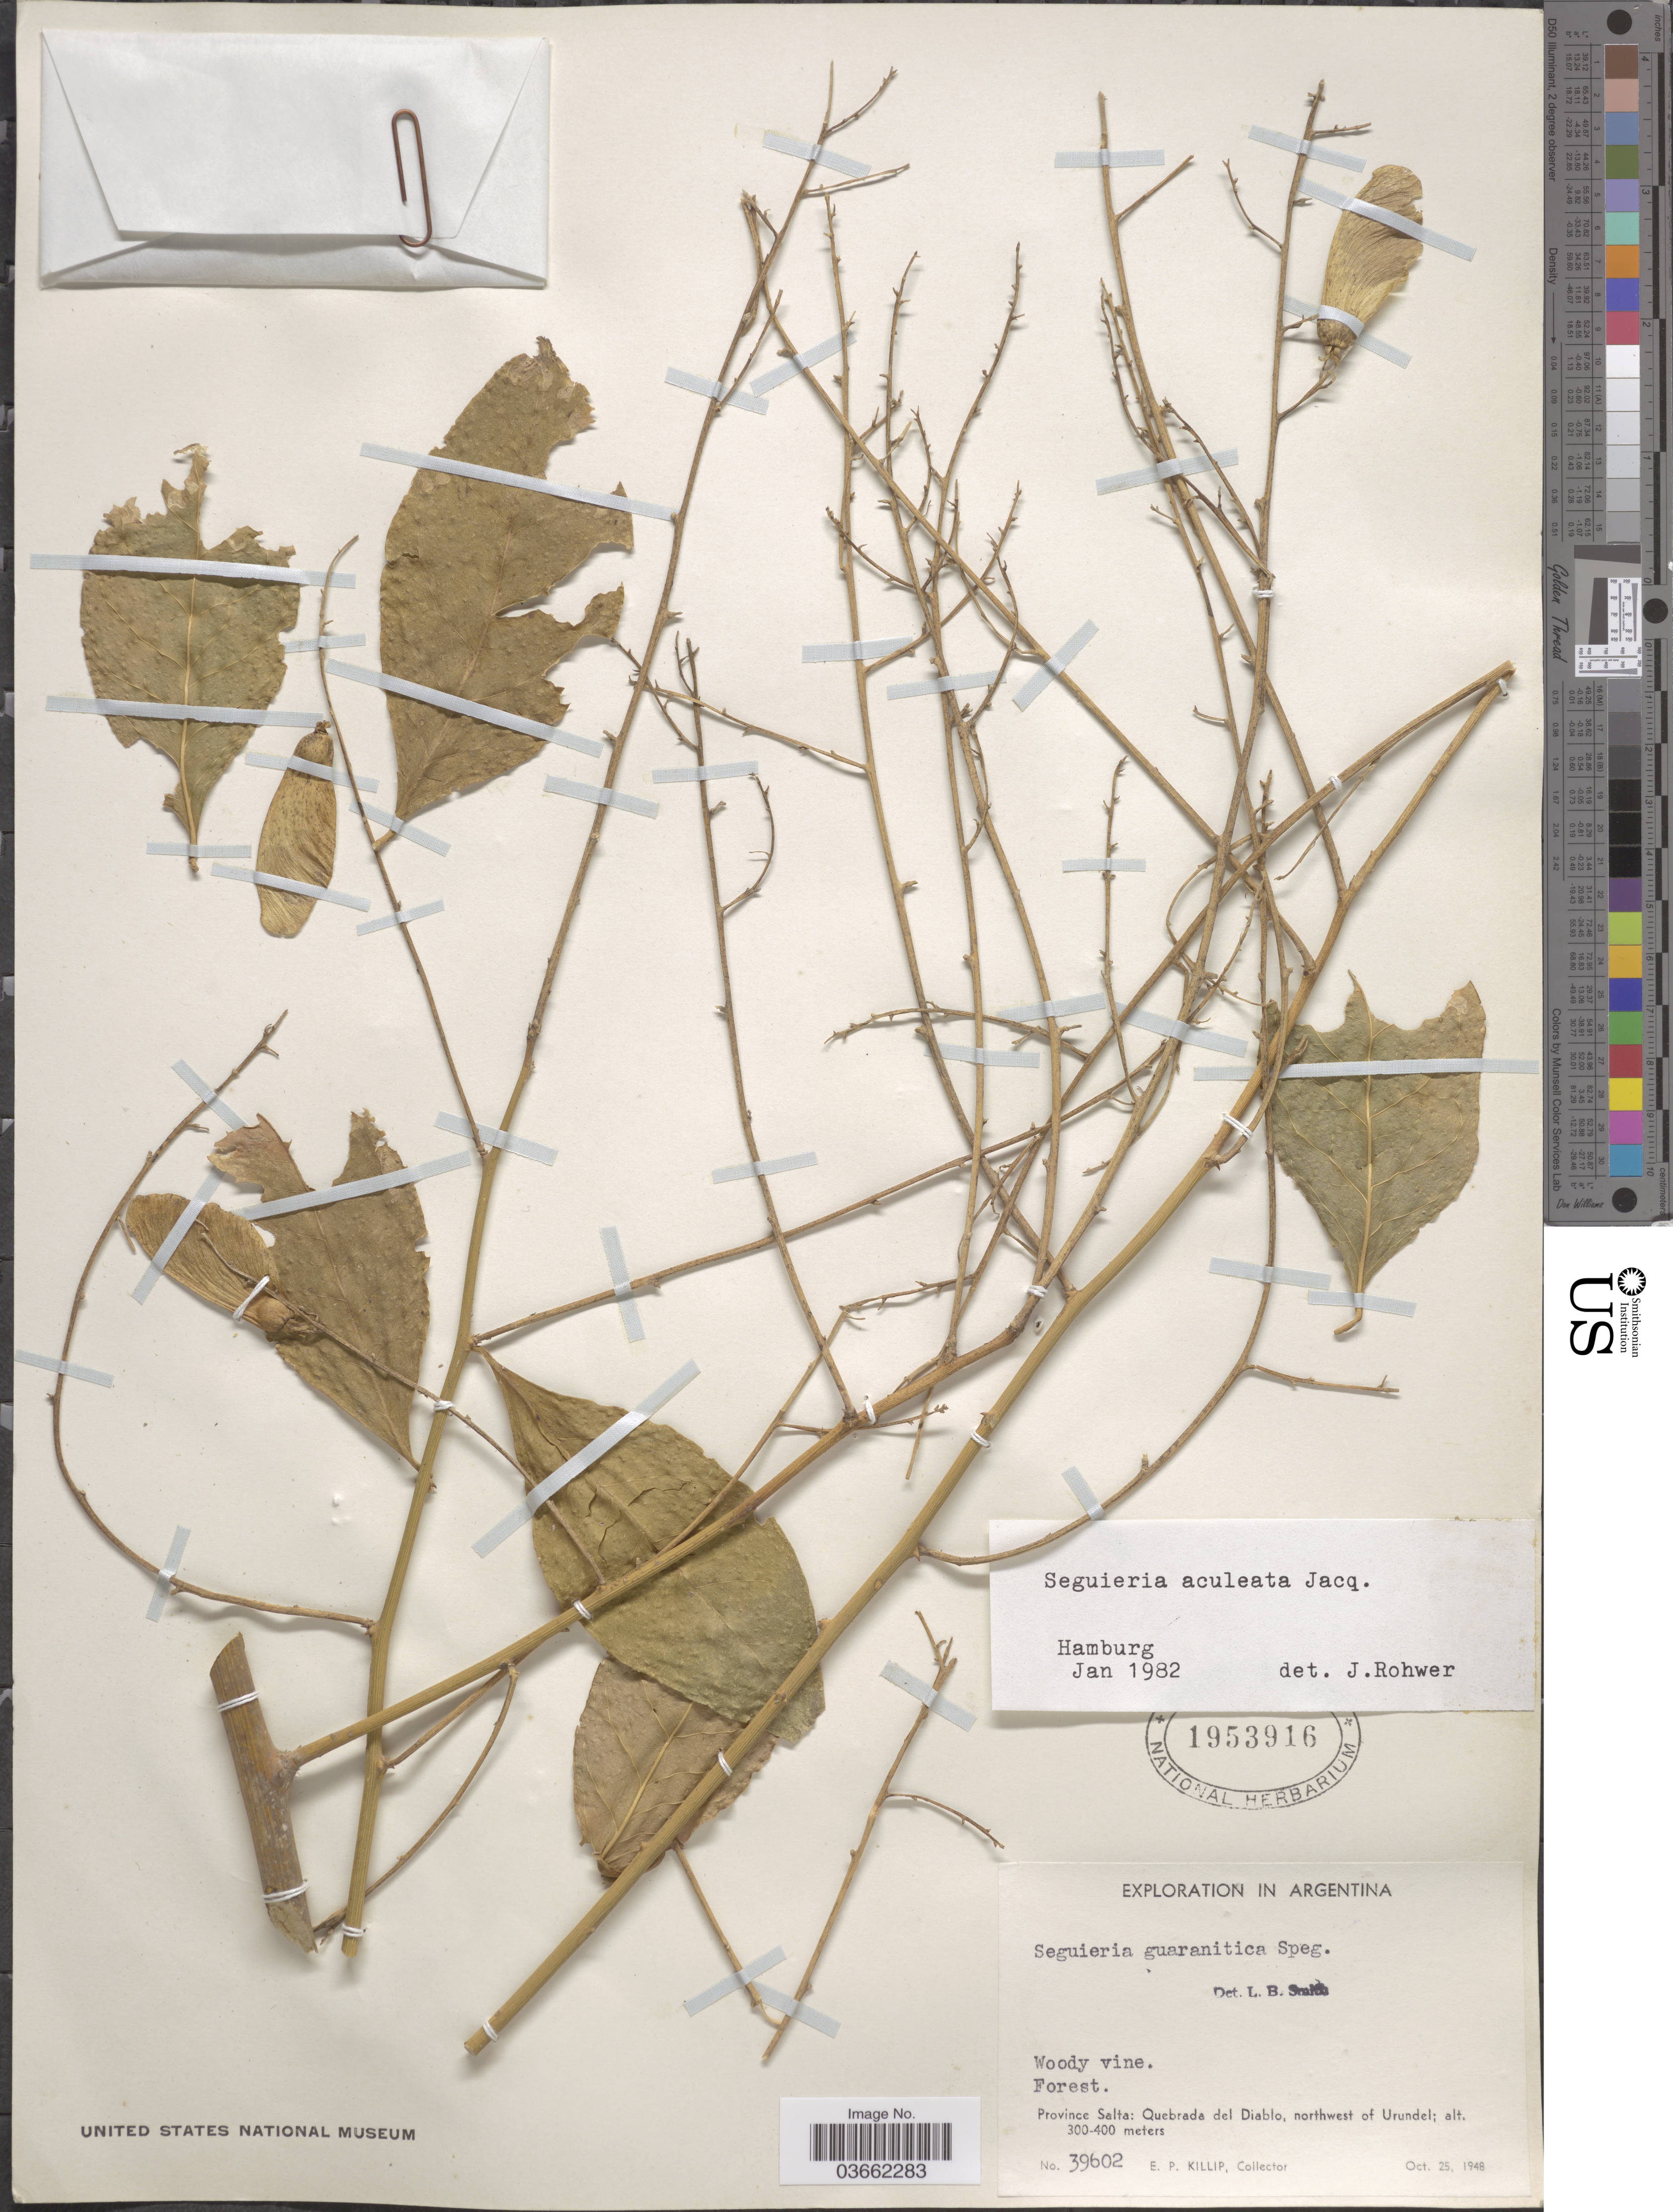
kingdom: Plantae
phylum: Tracheophyta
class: Magnoliopsida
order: Caryophyllales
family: Phytolaccaceae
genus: Seguieria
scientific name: Seguieria aculeata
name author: Jacq.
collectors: E. P. Killip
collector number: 39602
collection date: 1948-10-25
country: Argentina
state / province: Salta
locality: Quebrada del Diablo, northwest of Urundel.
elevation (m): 300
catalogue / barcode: US 1953916